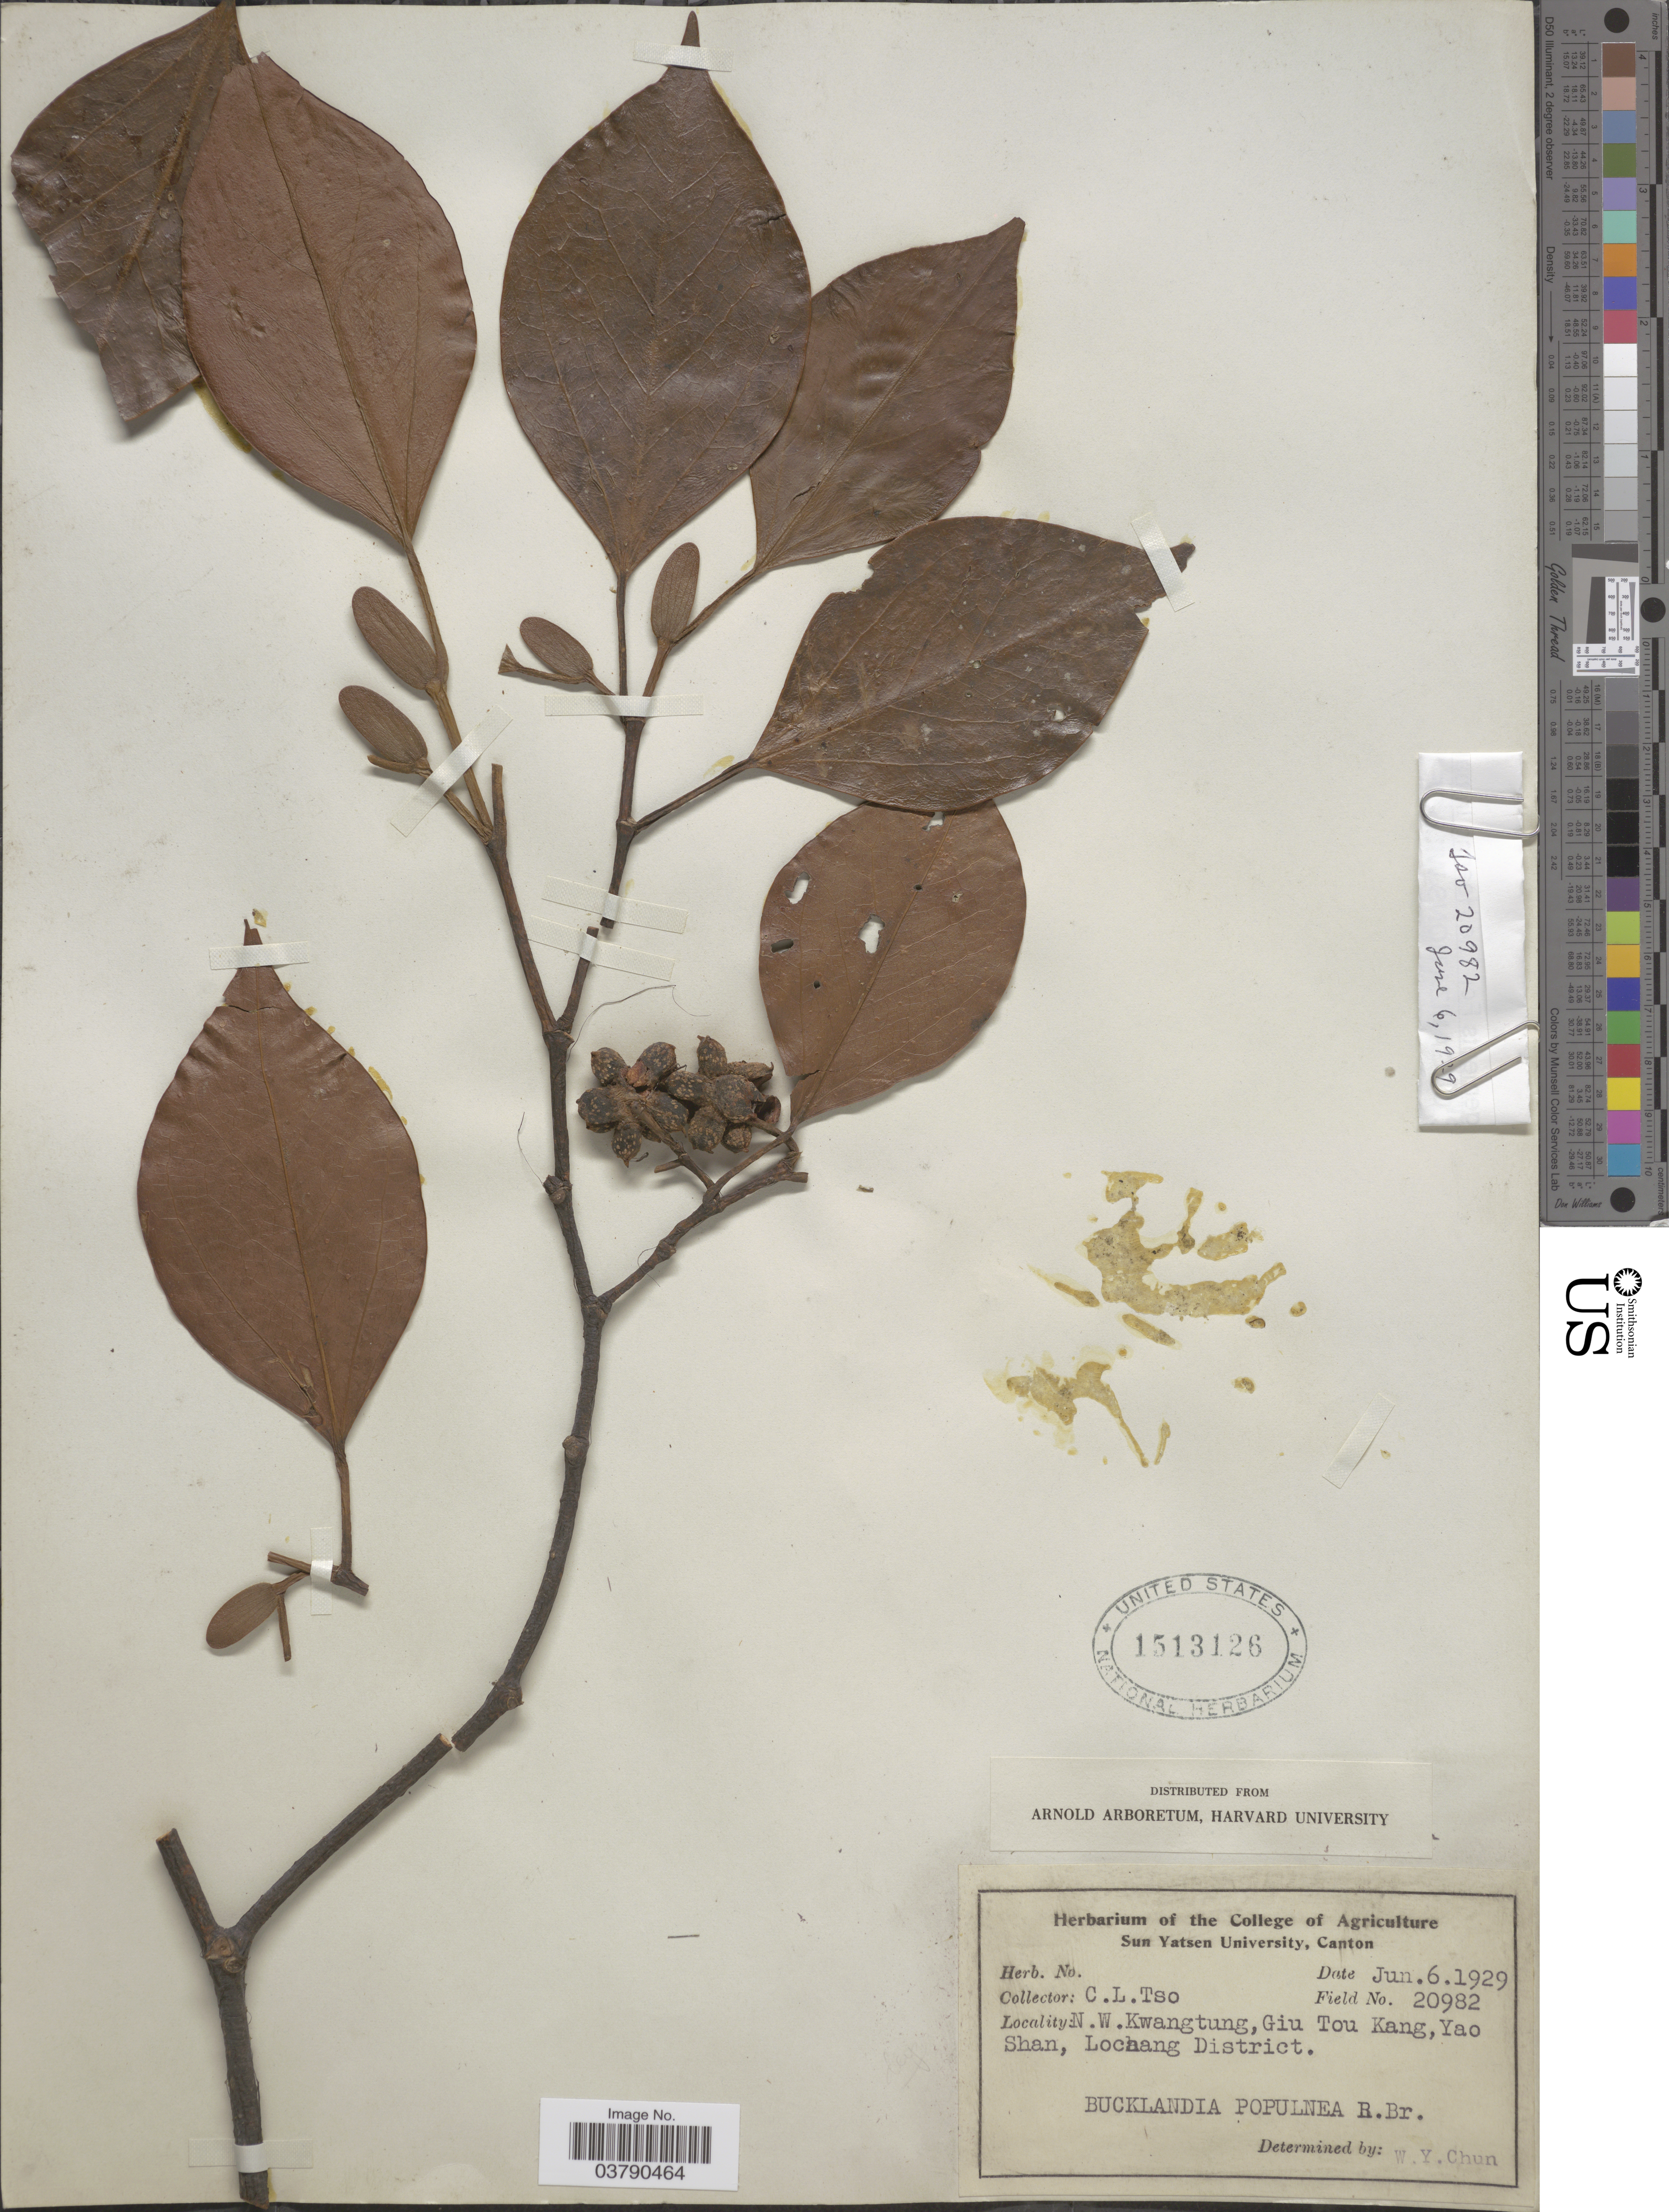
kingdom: Plantae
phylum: Tracheophyta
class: Magnoliopsida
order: Saxifragales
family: Hamamelidaceae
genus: Exbucklandia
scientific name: Exbucklandia populnea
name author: (R. Br. ex Griff.) R.W. Br.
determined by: Strong, Mark T., (BOT), Smithsonian Institution - National Museum of Natural History (UNITED STATES)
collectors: C. Tso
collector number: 20982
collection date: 1929-06-06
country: China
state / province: Guangdong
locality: N. W. Kwangtung, Giu Tou Kang, Yao Shan, Lochang District.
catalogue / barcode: US 1513126